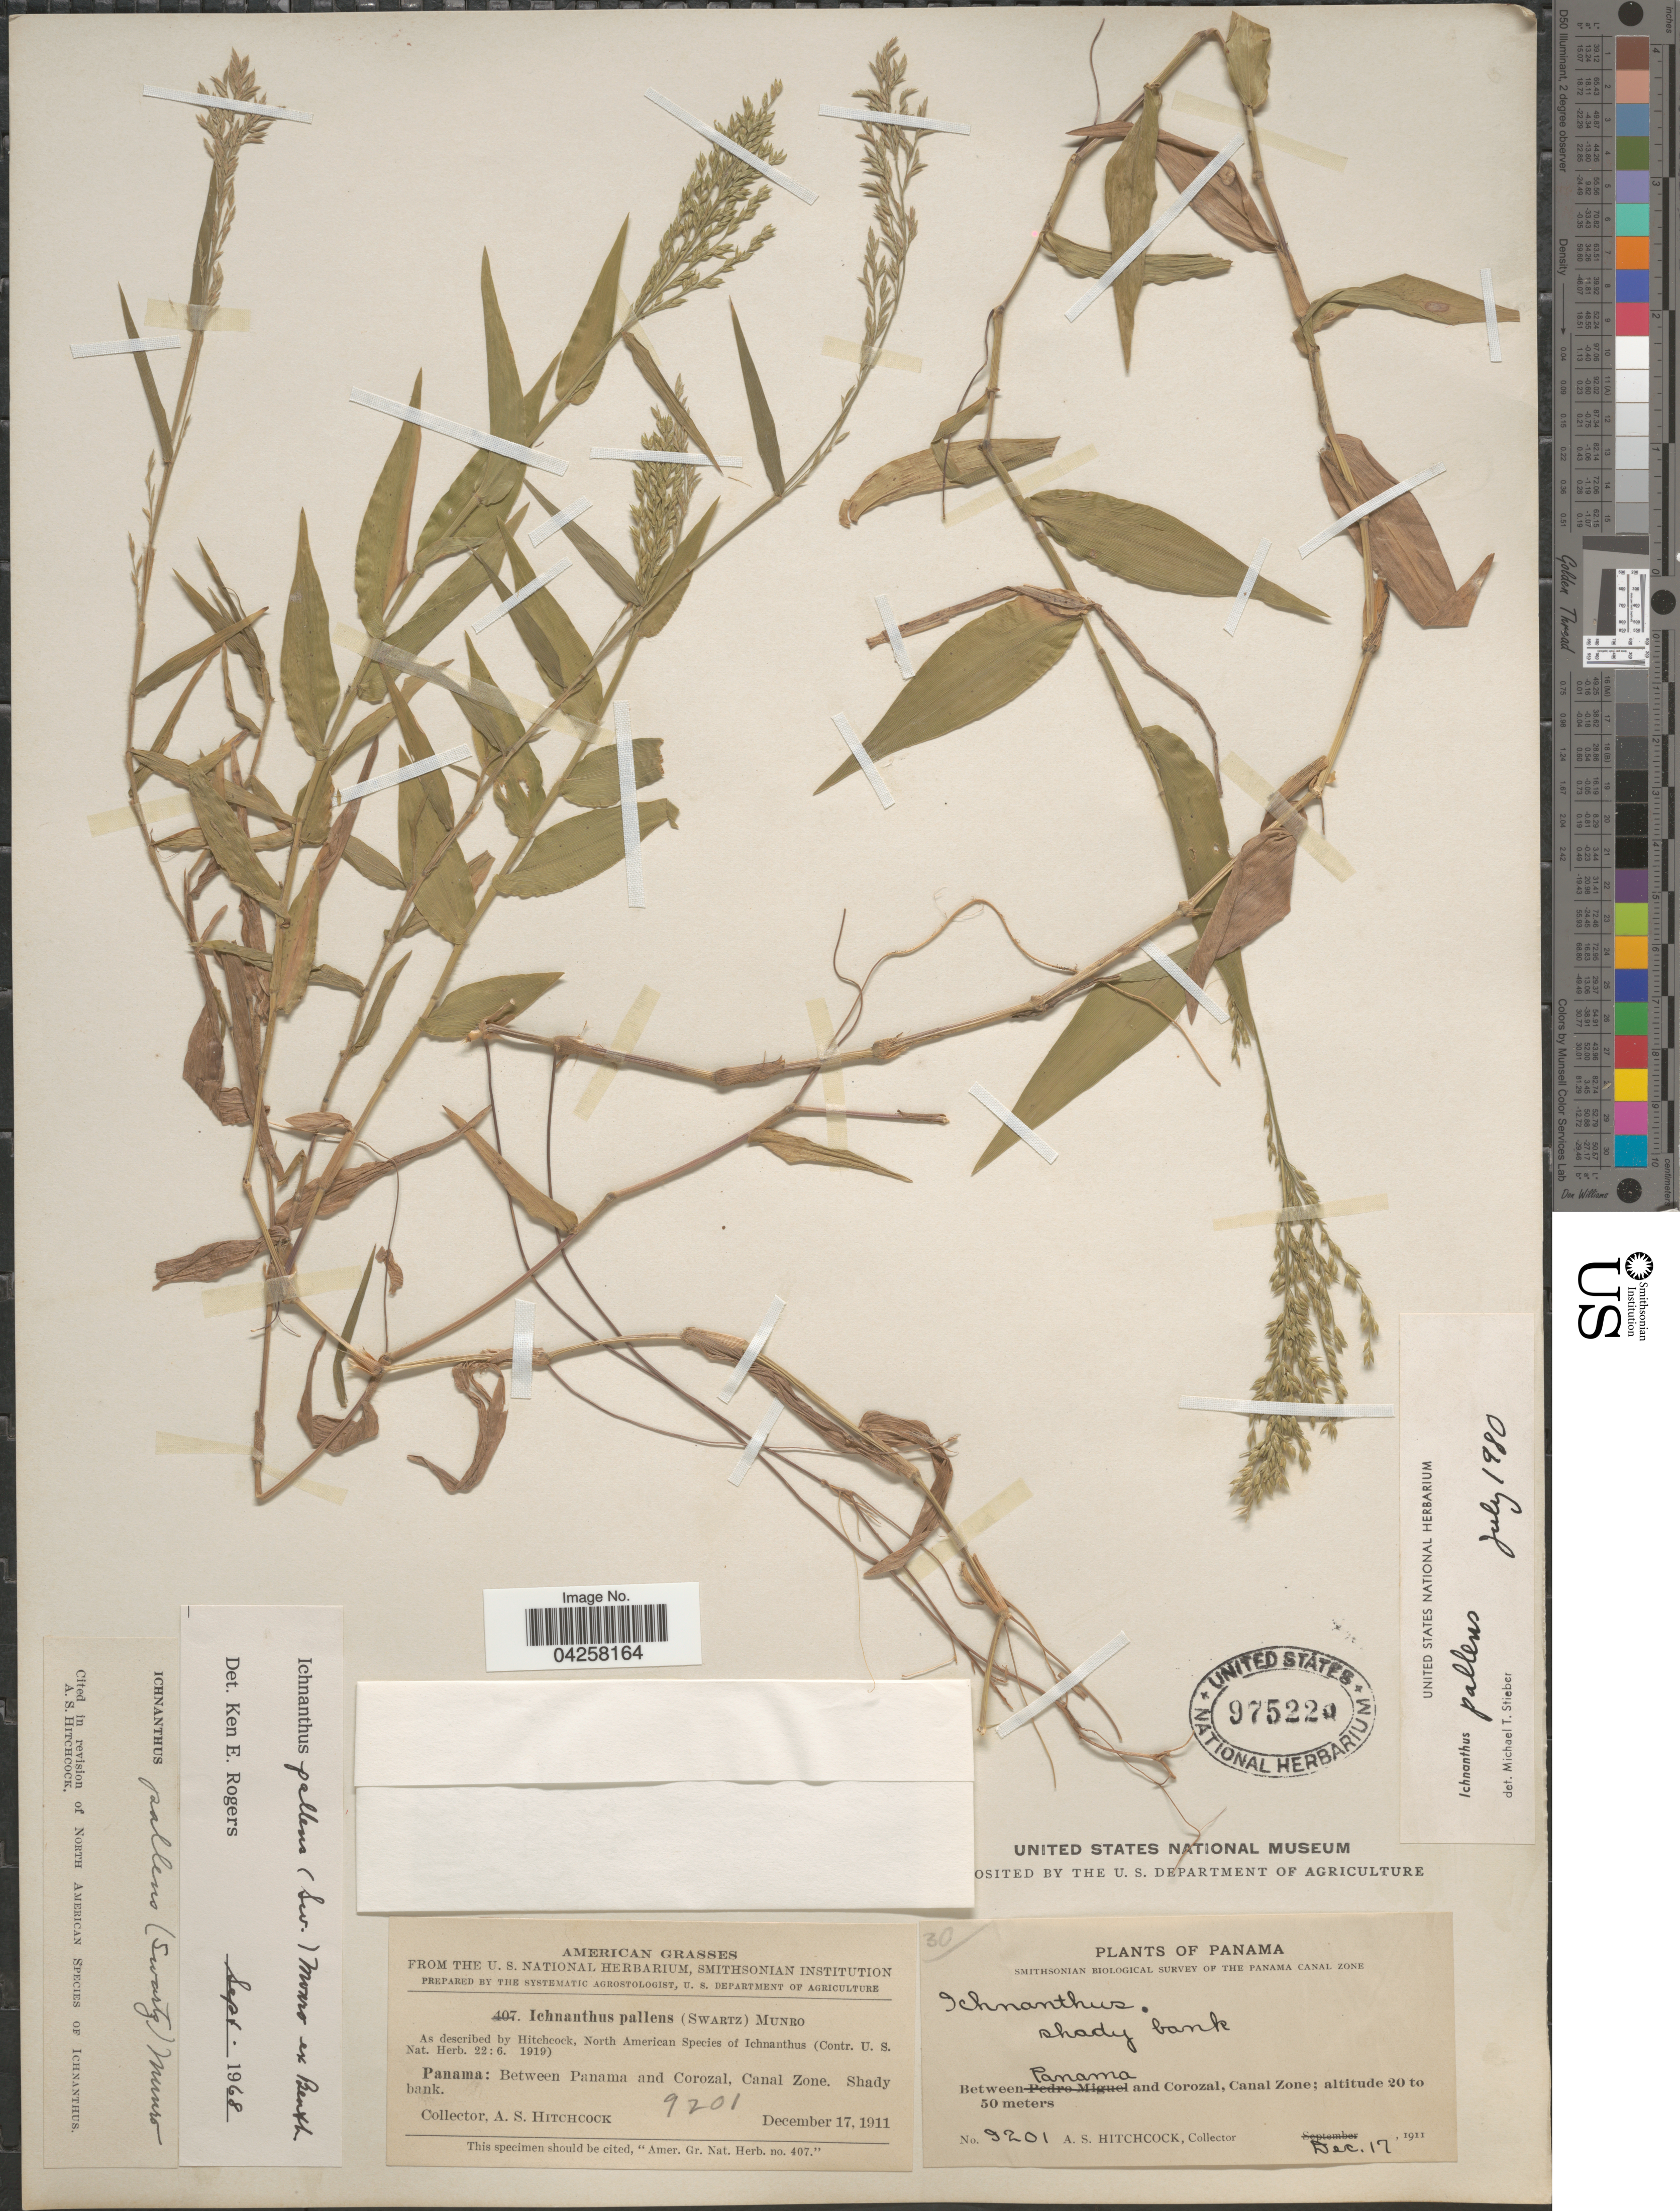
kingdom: Plantae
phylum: Tracheophyta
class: Liliopsida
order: Poales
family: Poaceae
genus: Ichnanthus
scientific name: Ichnanthus pallens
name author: (Sw.) Munro ex Benth.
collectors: A. S. Hitchcock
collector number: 9201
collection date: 1911-12-17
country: Panama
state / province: Colón / Panamá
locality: Smithsonian Biological Survey of the Panama Canal Zone. Between Panama and Corozal, Canal Zone.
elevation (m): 20